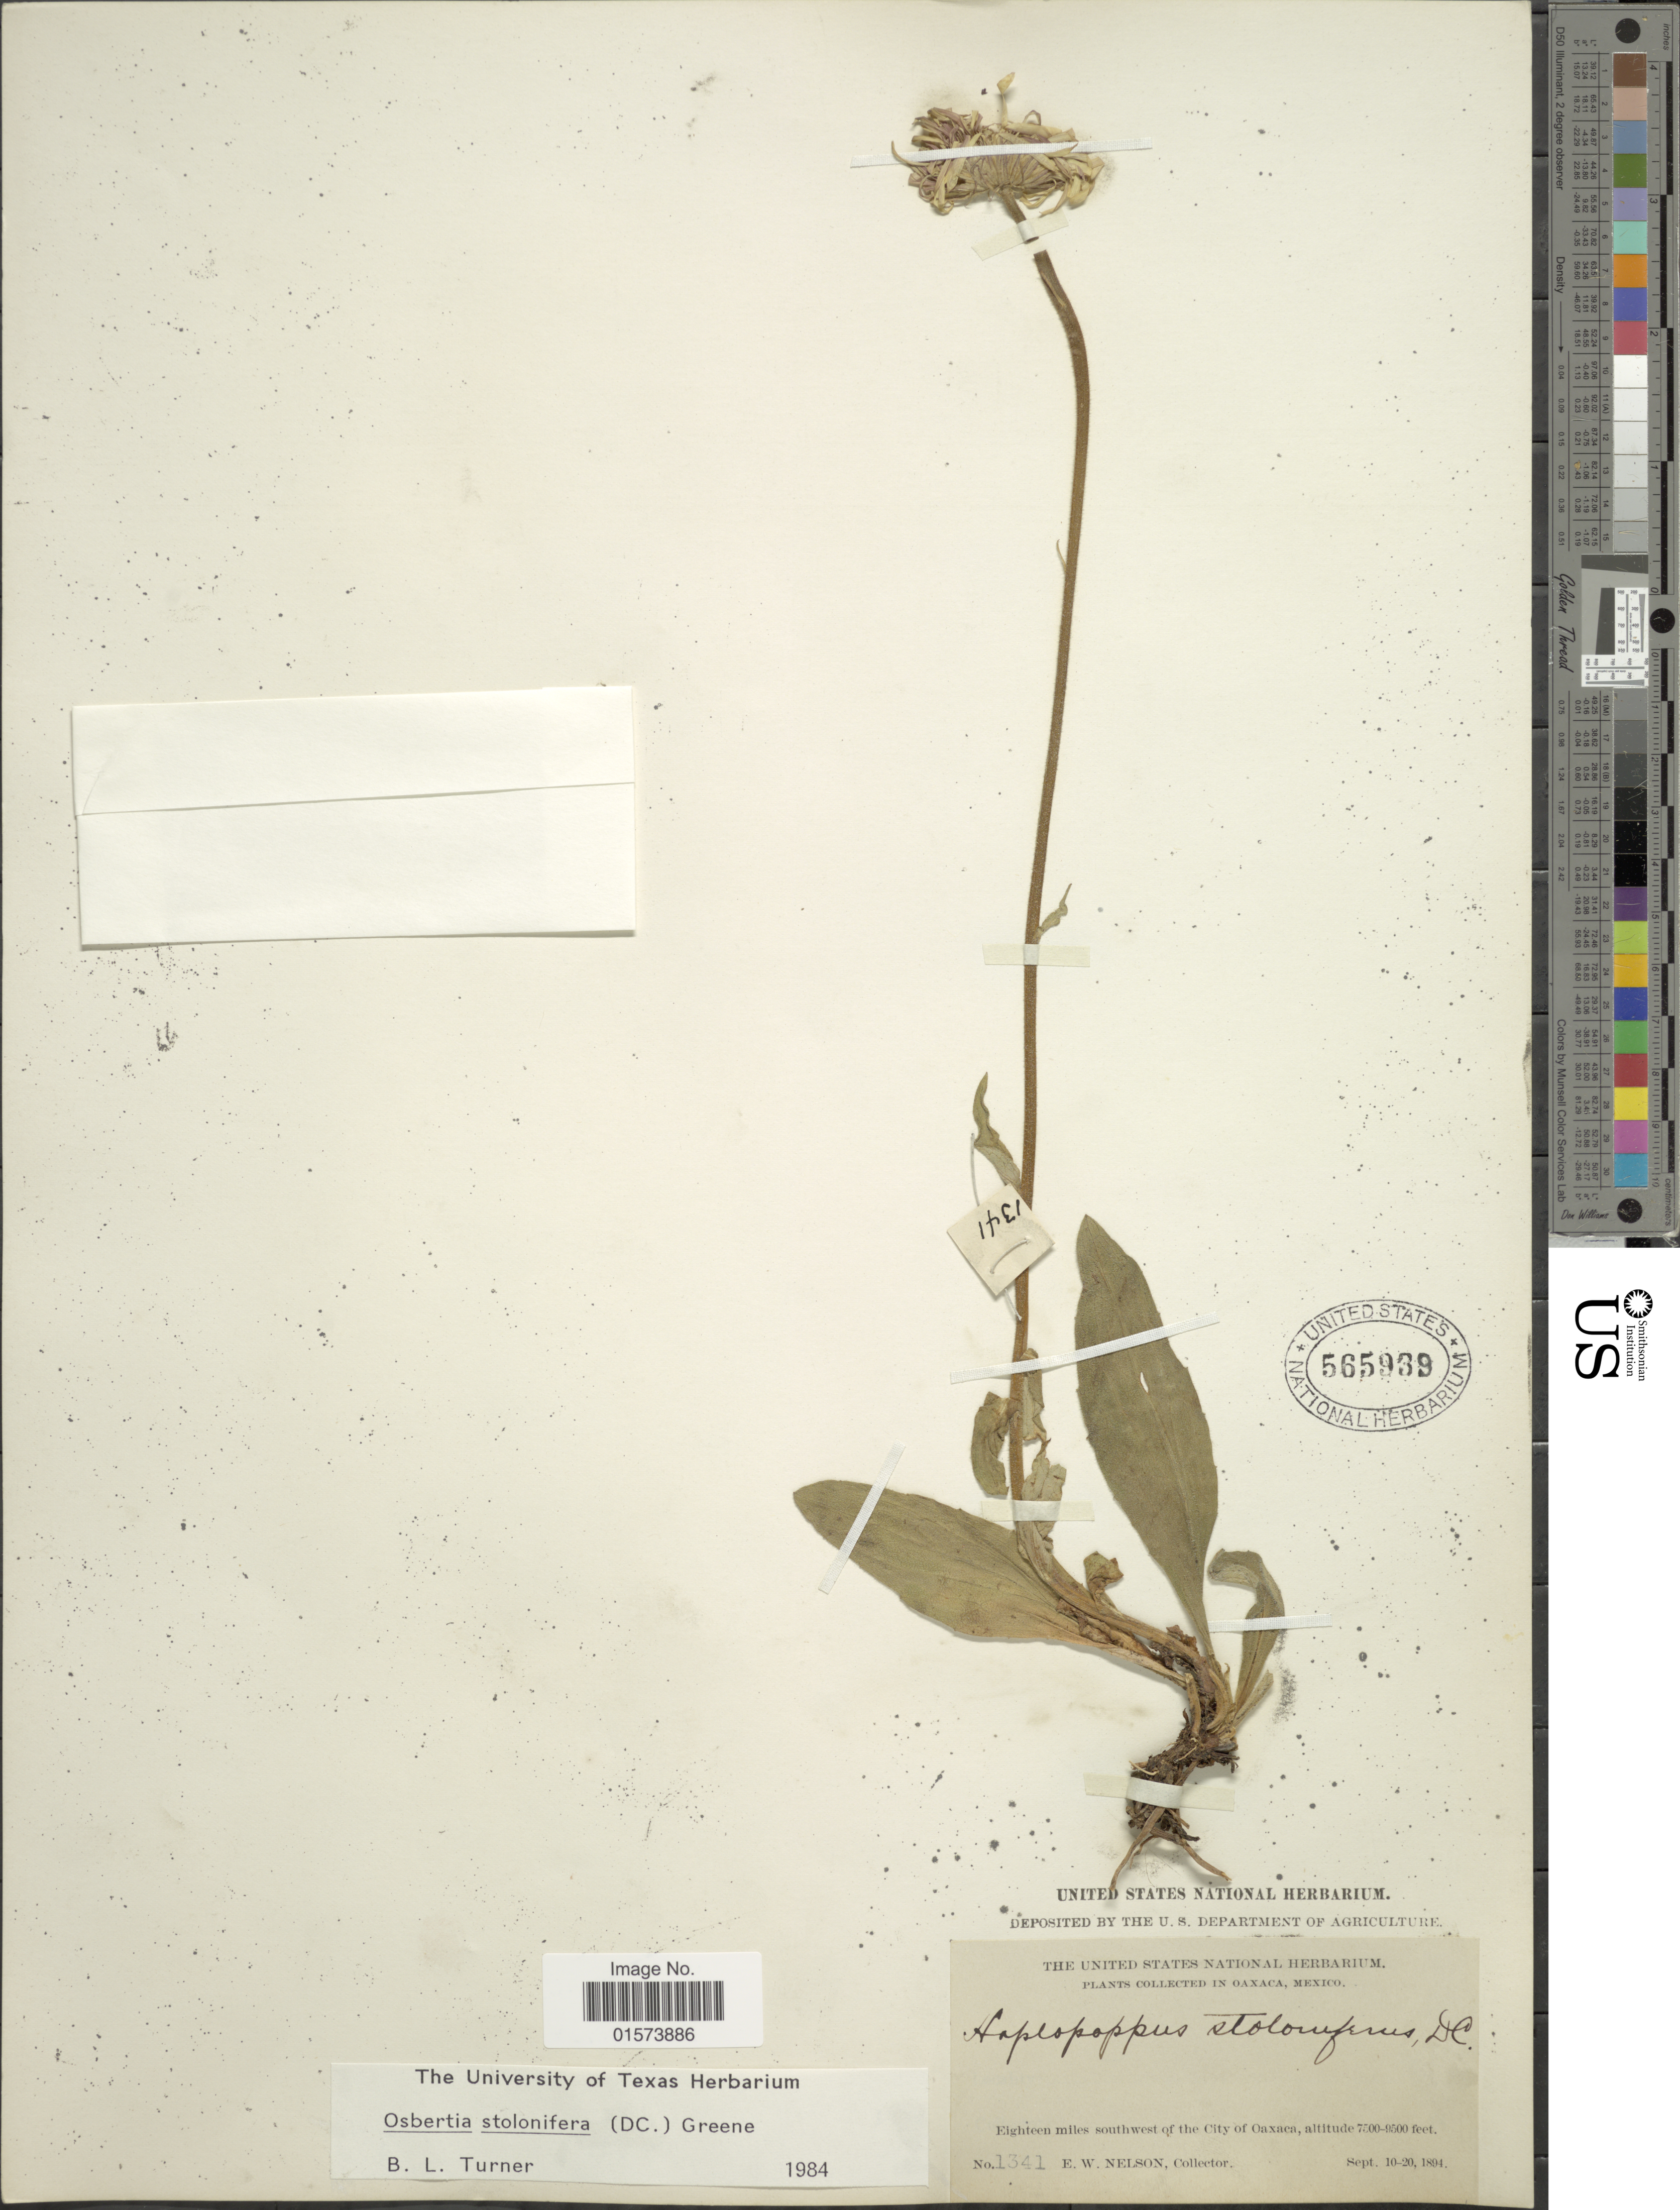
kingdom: Plantae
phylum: Tracheophyta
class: Magnoliopsida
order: Asterales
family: Asteraceae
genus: Osbertia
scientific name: Osbertia stolonifera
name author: (DC.) Greene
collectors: E. W. Nelson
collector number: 1341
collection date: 1894-09-10/1894-09-20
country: Mexico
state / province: Oaxaca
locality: Eighteen miles southwest of the City of Oaxaca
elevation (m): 2286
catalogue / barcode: US 565939